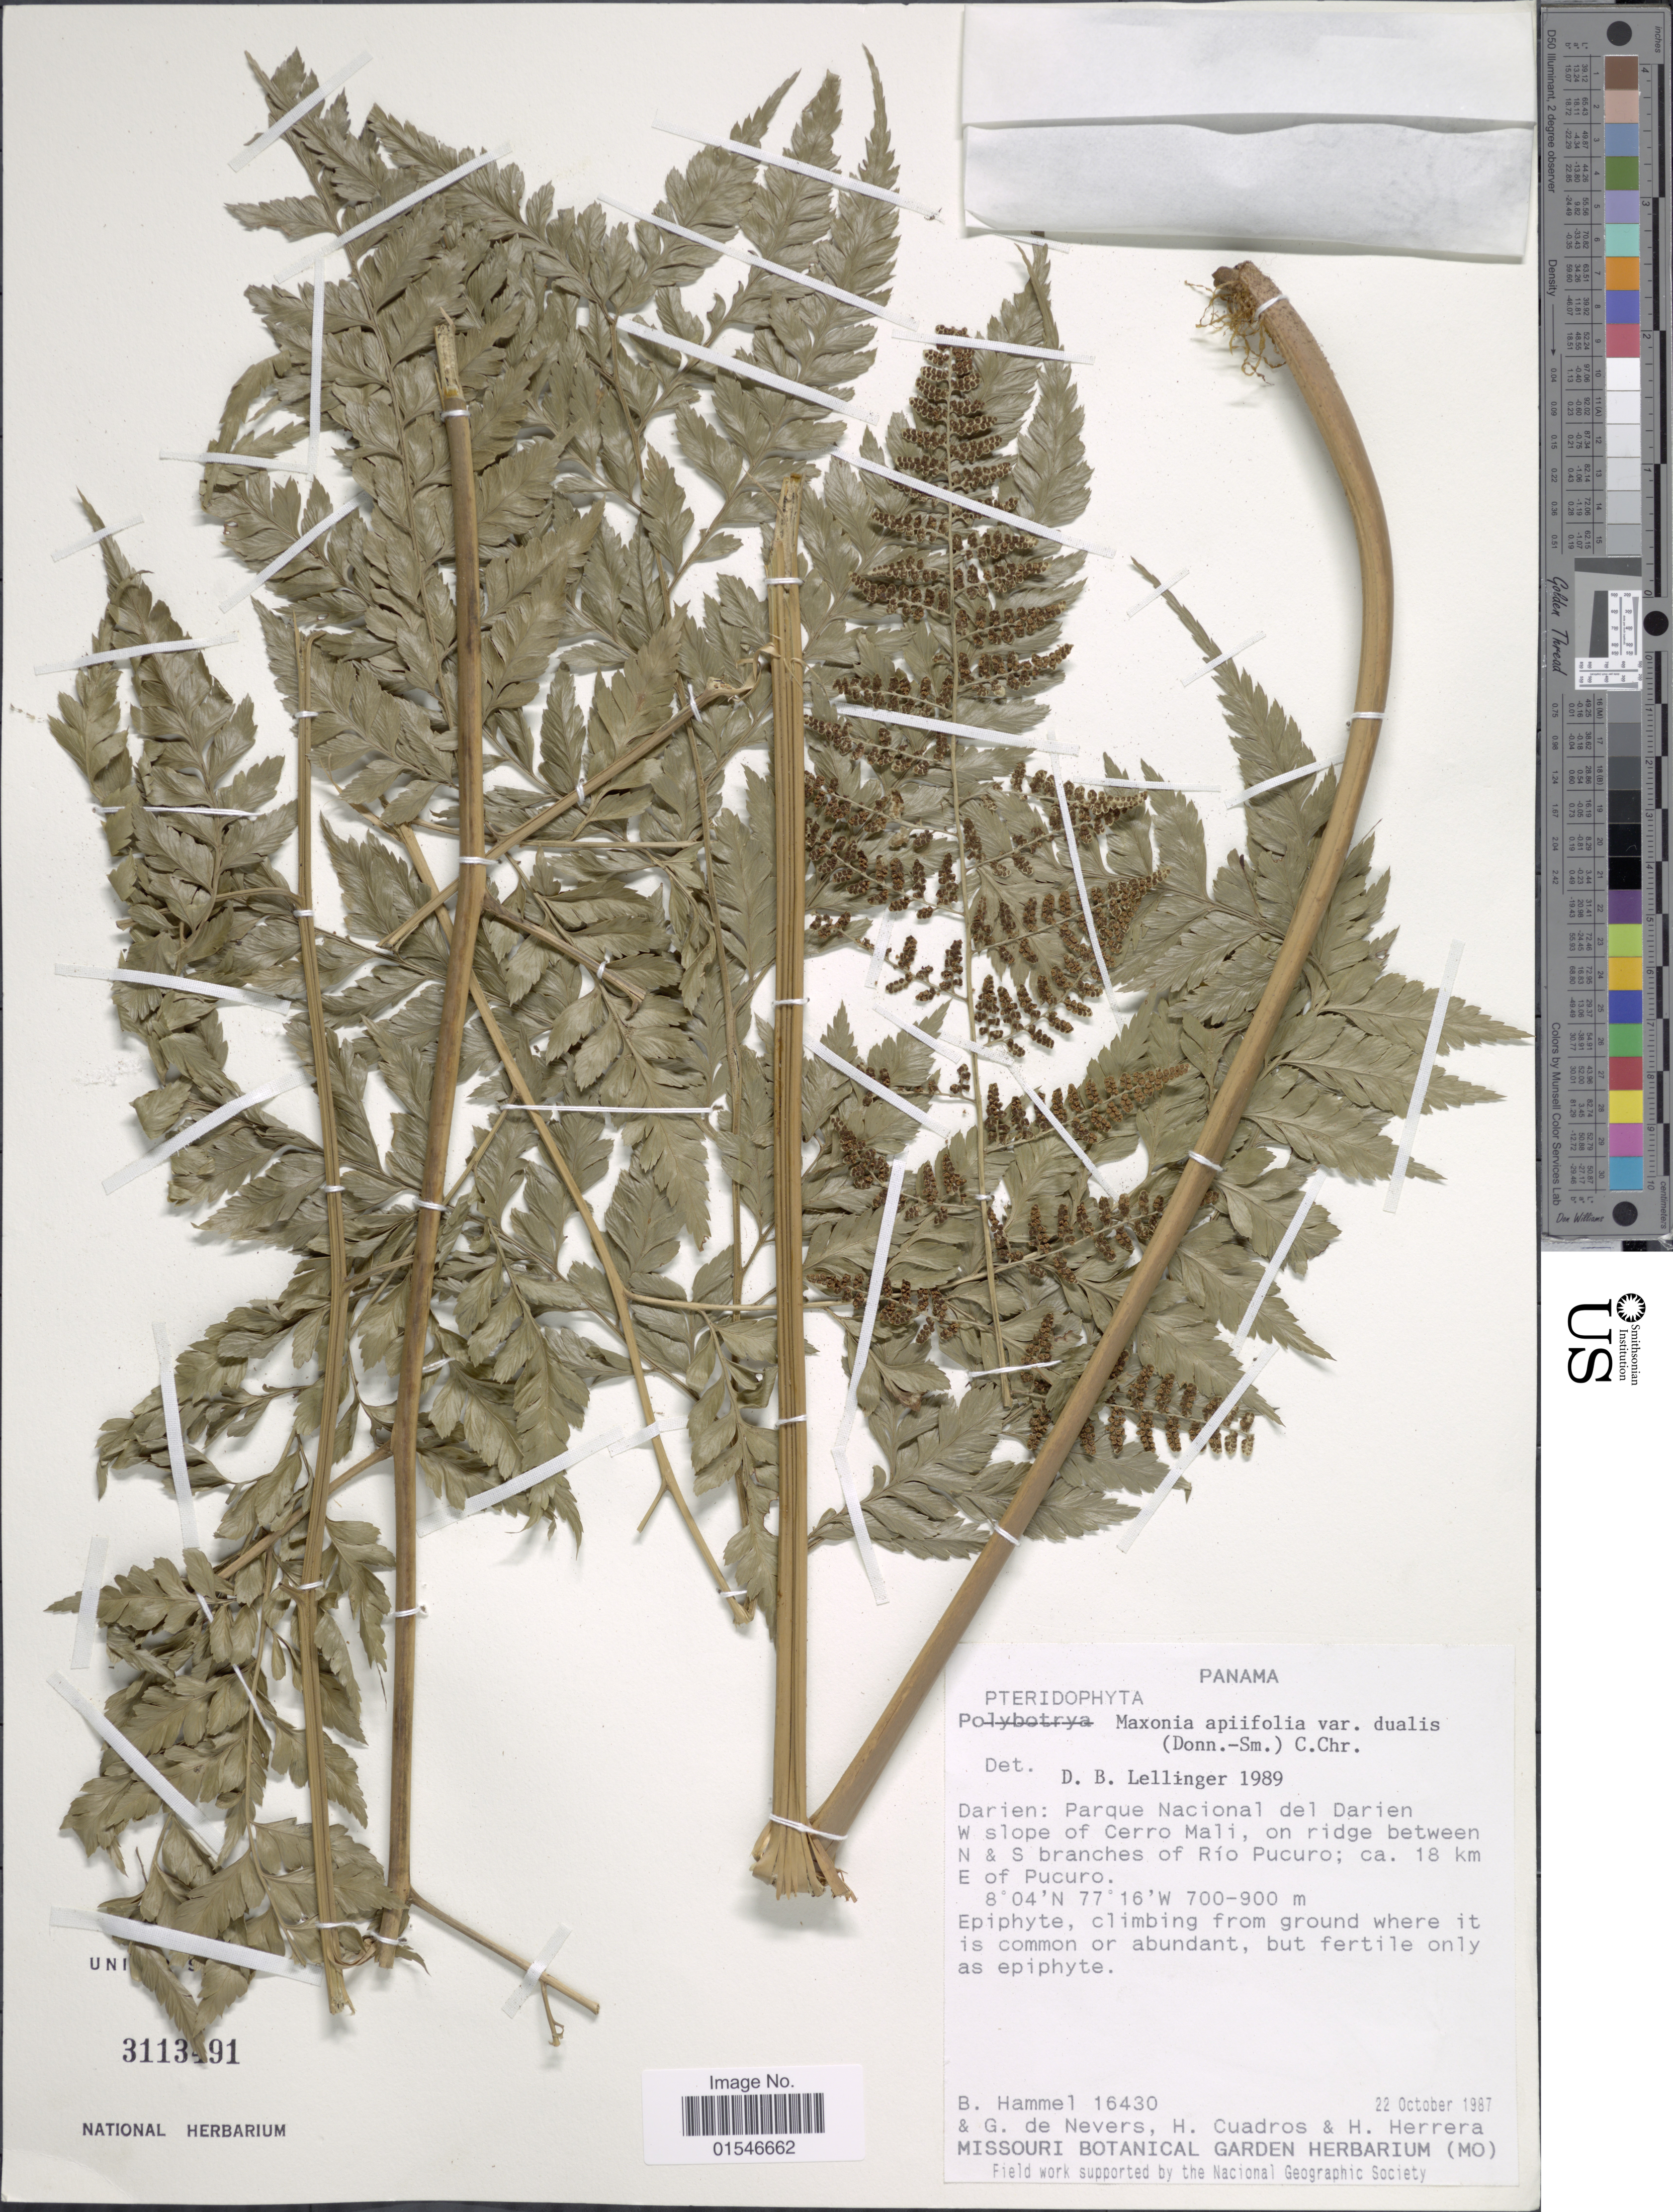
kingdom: Plantae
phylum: Tracheophyta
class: Polypodiopsida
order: Polypodiales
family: Dryopteridaceae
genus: Maxonia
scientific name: Maxonia apiifolia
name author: (Sw.) C. Chr.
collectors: B. Hammel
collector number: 16430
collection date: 1987-10-22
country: Panama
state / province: Darién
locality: Parque Nacional del Darien W slope of Cerro mail, on ridge between N & S branches of Río Pucuro; ca. 18 km E of Pucuro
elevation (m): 700